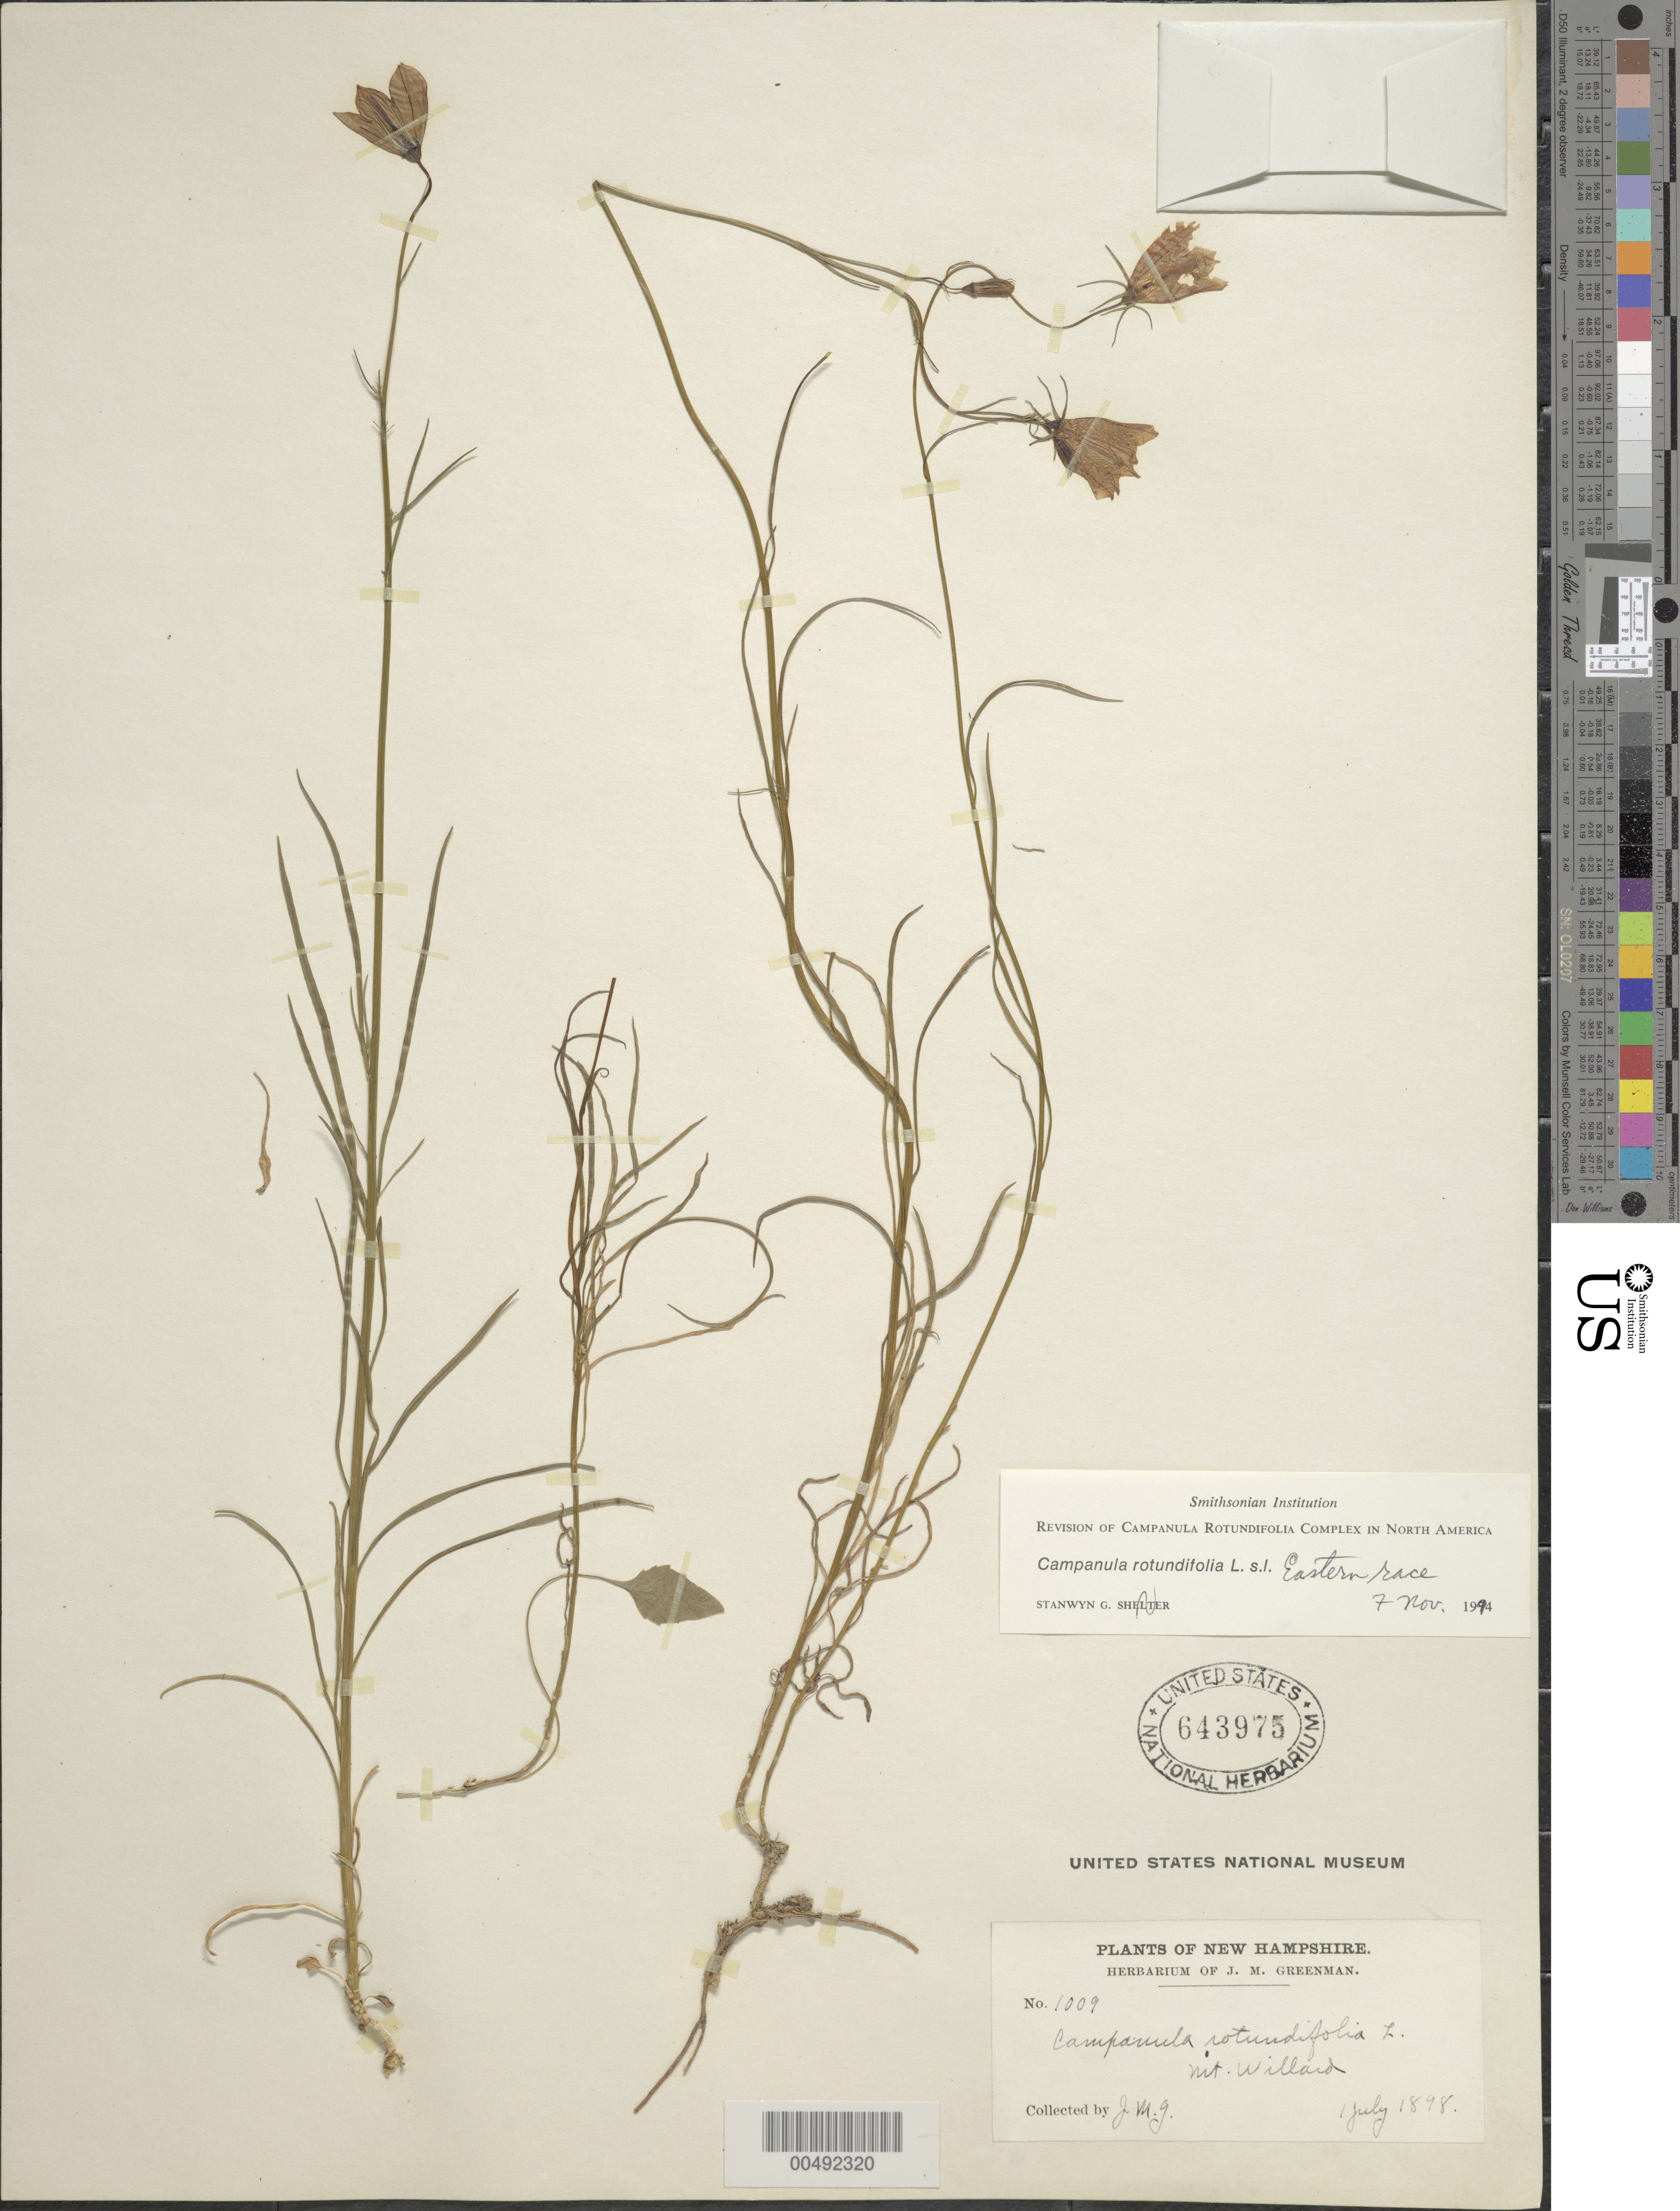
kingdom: Plantae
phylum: Tracheophyta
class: Magnoliopsida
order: Asterales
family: Campanulaceae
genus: Campanula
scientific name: Campanula rotundifolia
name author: L.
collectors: J. M. Greenman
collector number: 1009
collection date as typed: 01 Jul 1898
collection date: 1898-07-01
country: United States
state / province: New Hampshire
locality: Mt. Willard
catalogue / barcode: US 643975